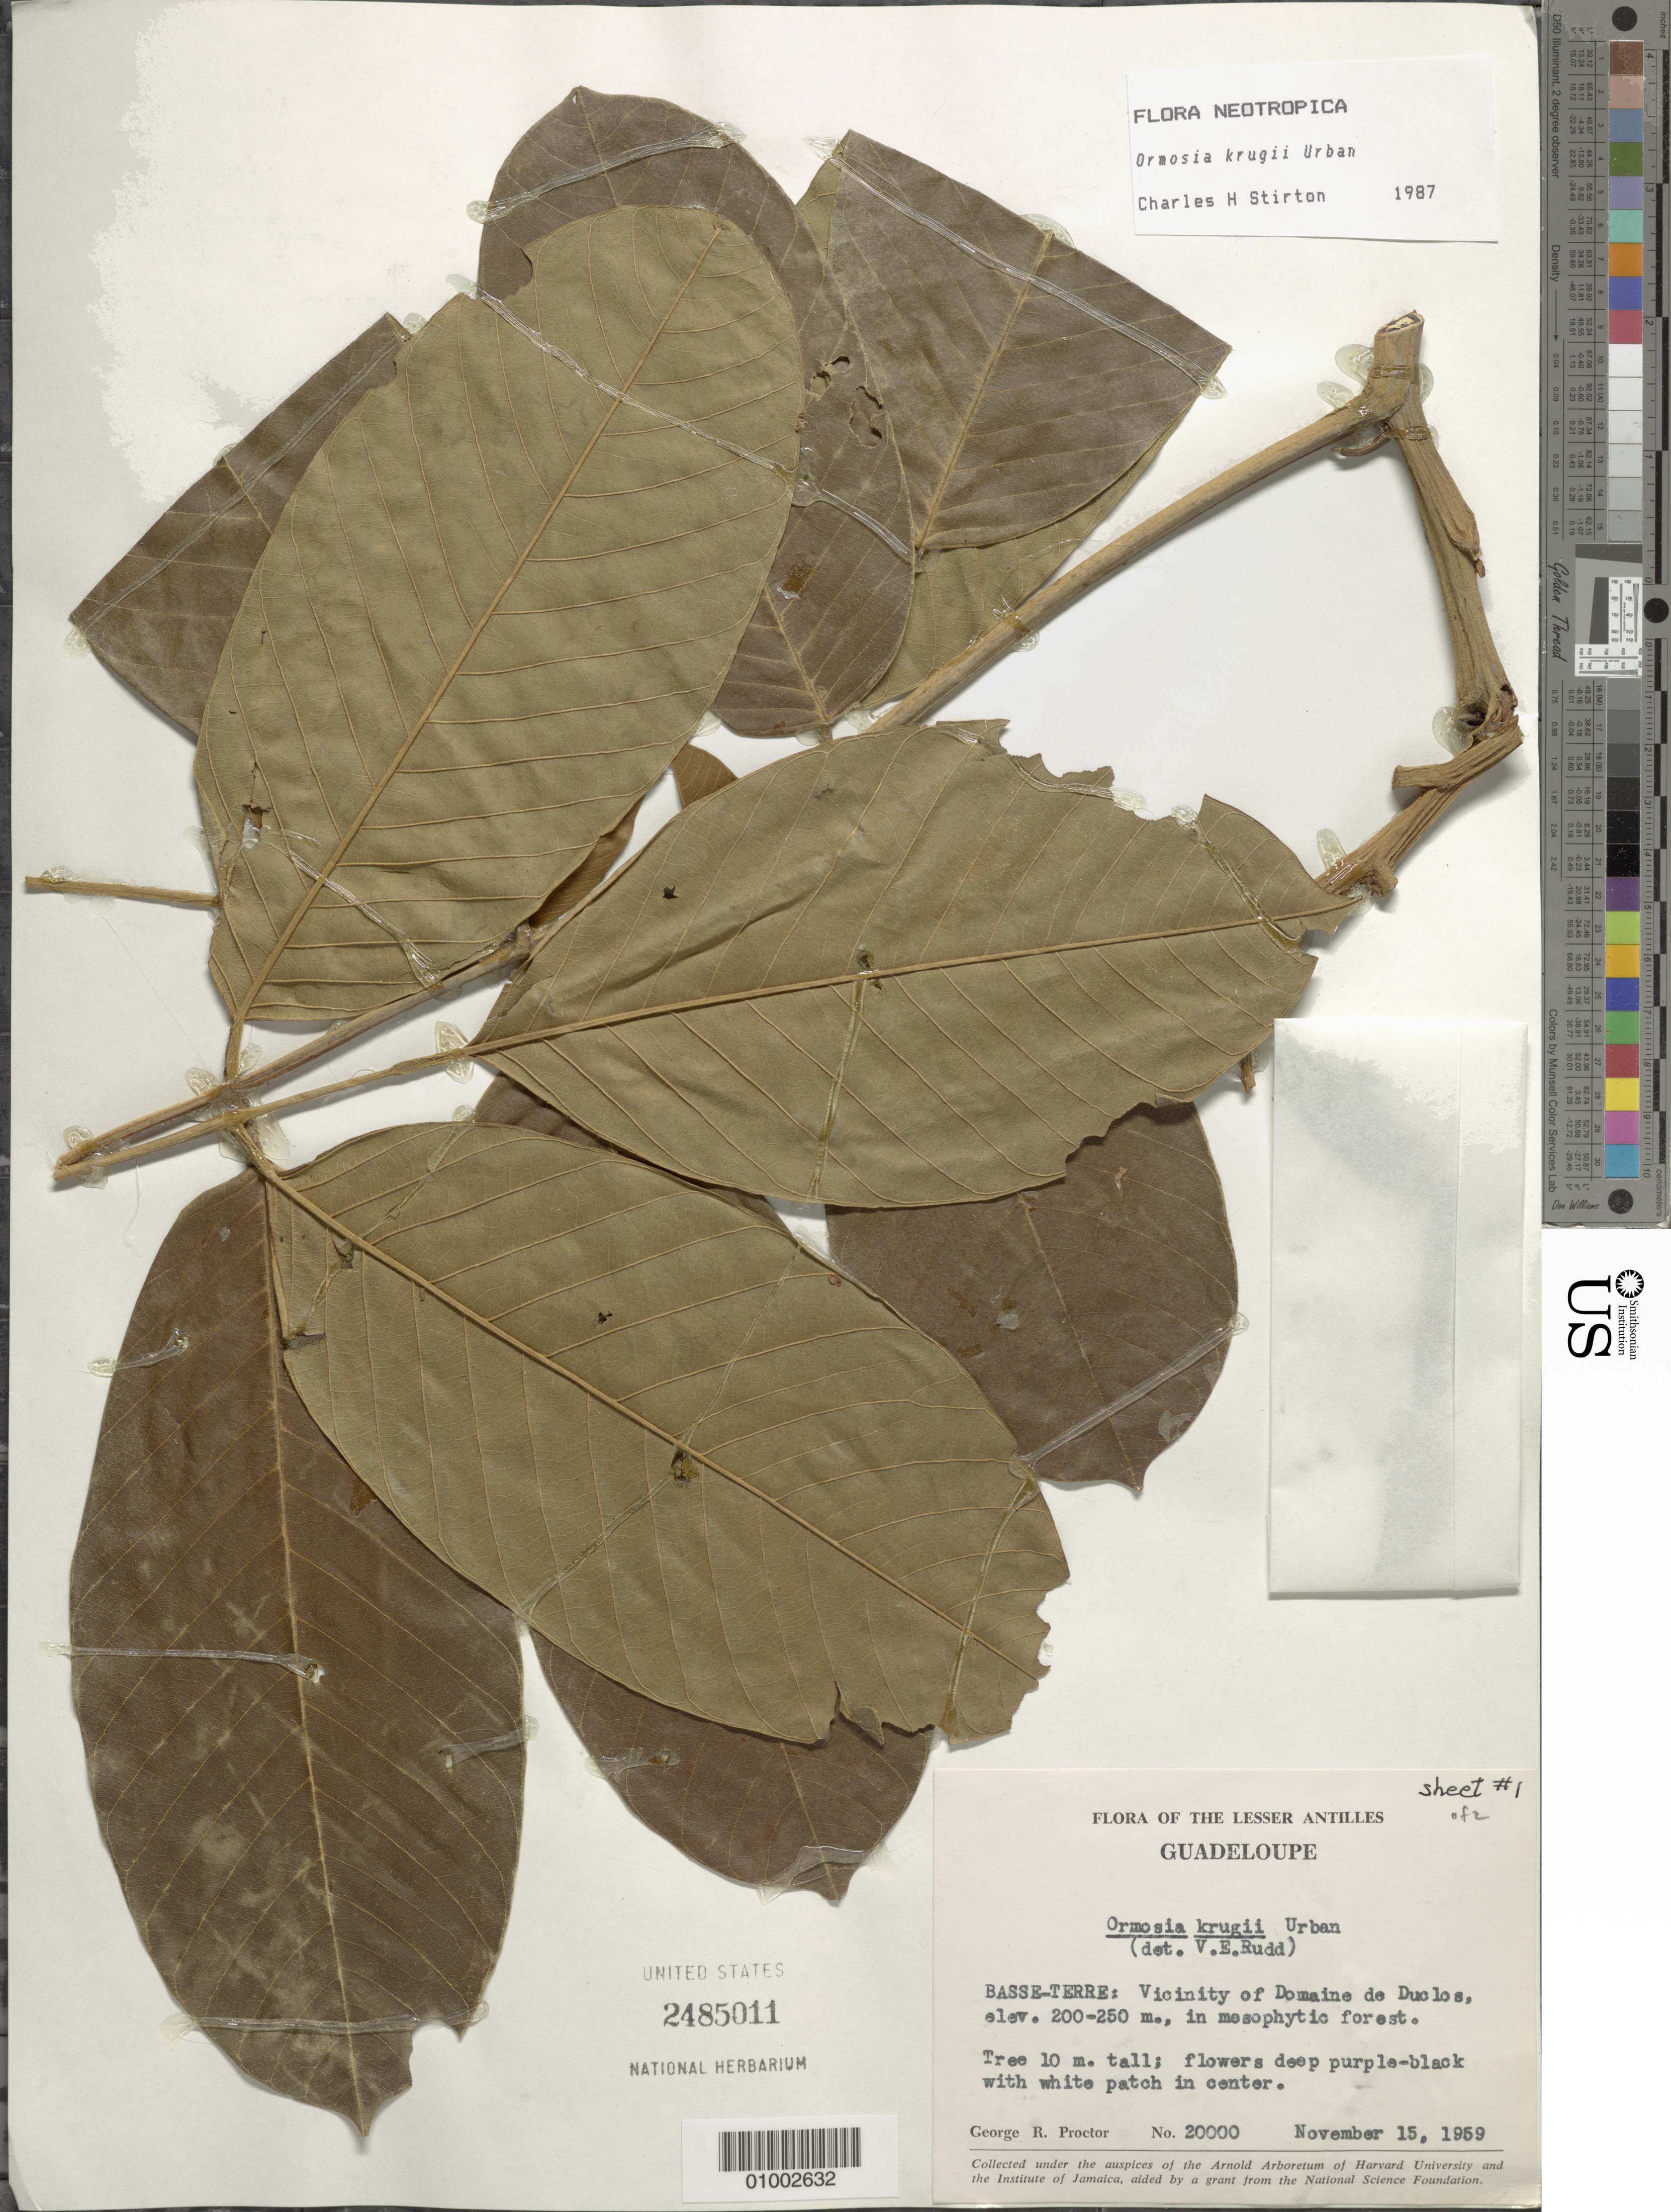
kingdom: Plantae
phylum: Tracheophyta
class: Magnoliopsida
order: Fabales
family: Fabaceae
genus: Ormosia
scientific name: Ormosia krugii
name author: Urb.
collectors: G. R. Proctor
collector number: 20000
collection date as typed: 15 Nov 1959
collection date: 1959-11-15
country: Guadeloupe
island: Basse Terre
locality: Domaine de Duclos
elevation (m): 200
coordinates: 0 N, 0 E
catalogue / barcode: US 2485011